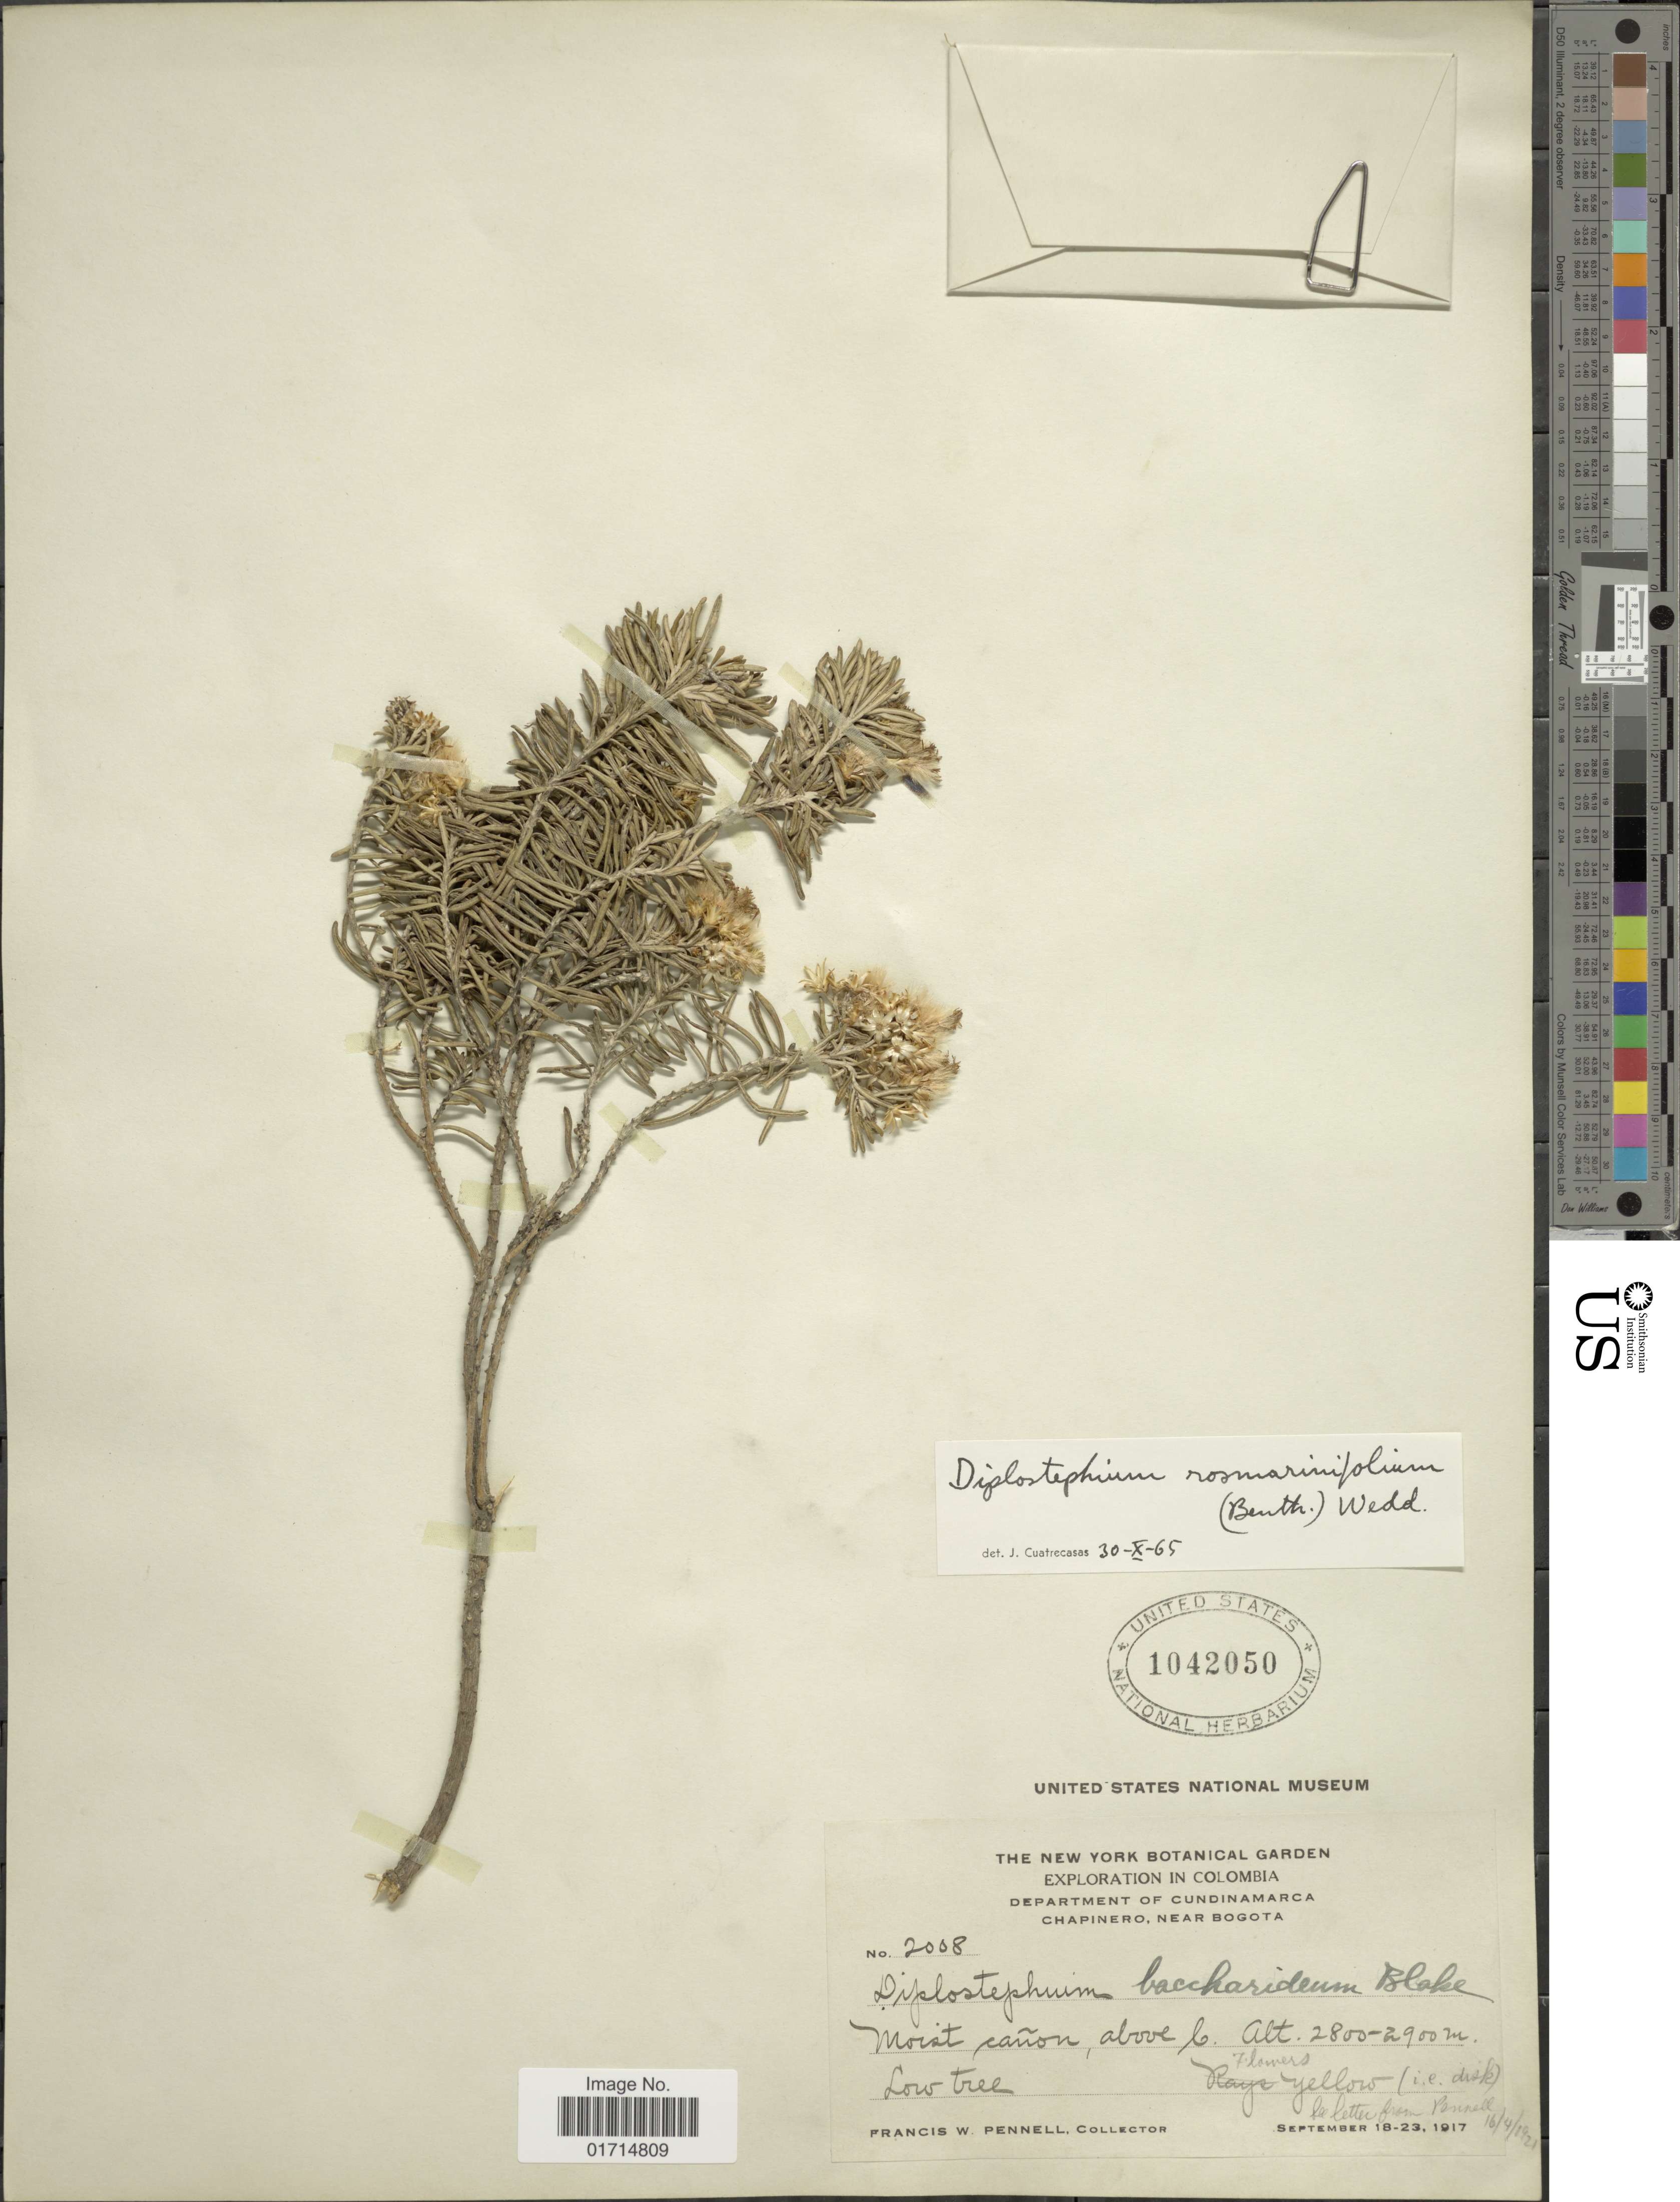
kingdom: Plantae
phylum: Tracheophyta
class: Magnoliopsida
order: Asterales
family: Asteraceae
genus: Diplostephium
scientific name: Diplostephium rosmarinifolium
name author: (Benth.) Wedd.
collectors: F. W. Pennell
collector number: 2008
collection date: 1917-09-18/1917-09-23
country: Colombia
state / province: Cundinamarca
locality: Colombia. Department of Cundinamarca. Chapinero, Near Bogota. Moist cañon, above C.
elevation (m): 2800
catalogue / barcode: US 1042050